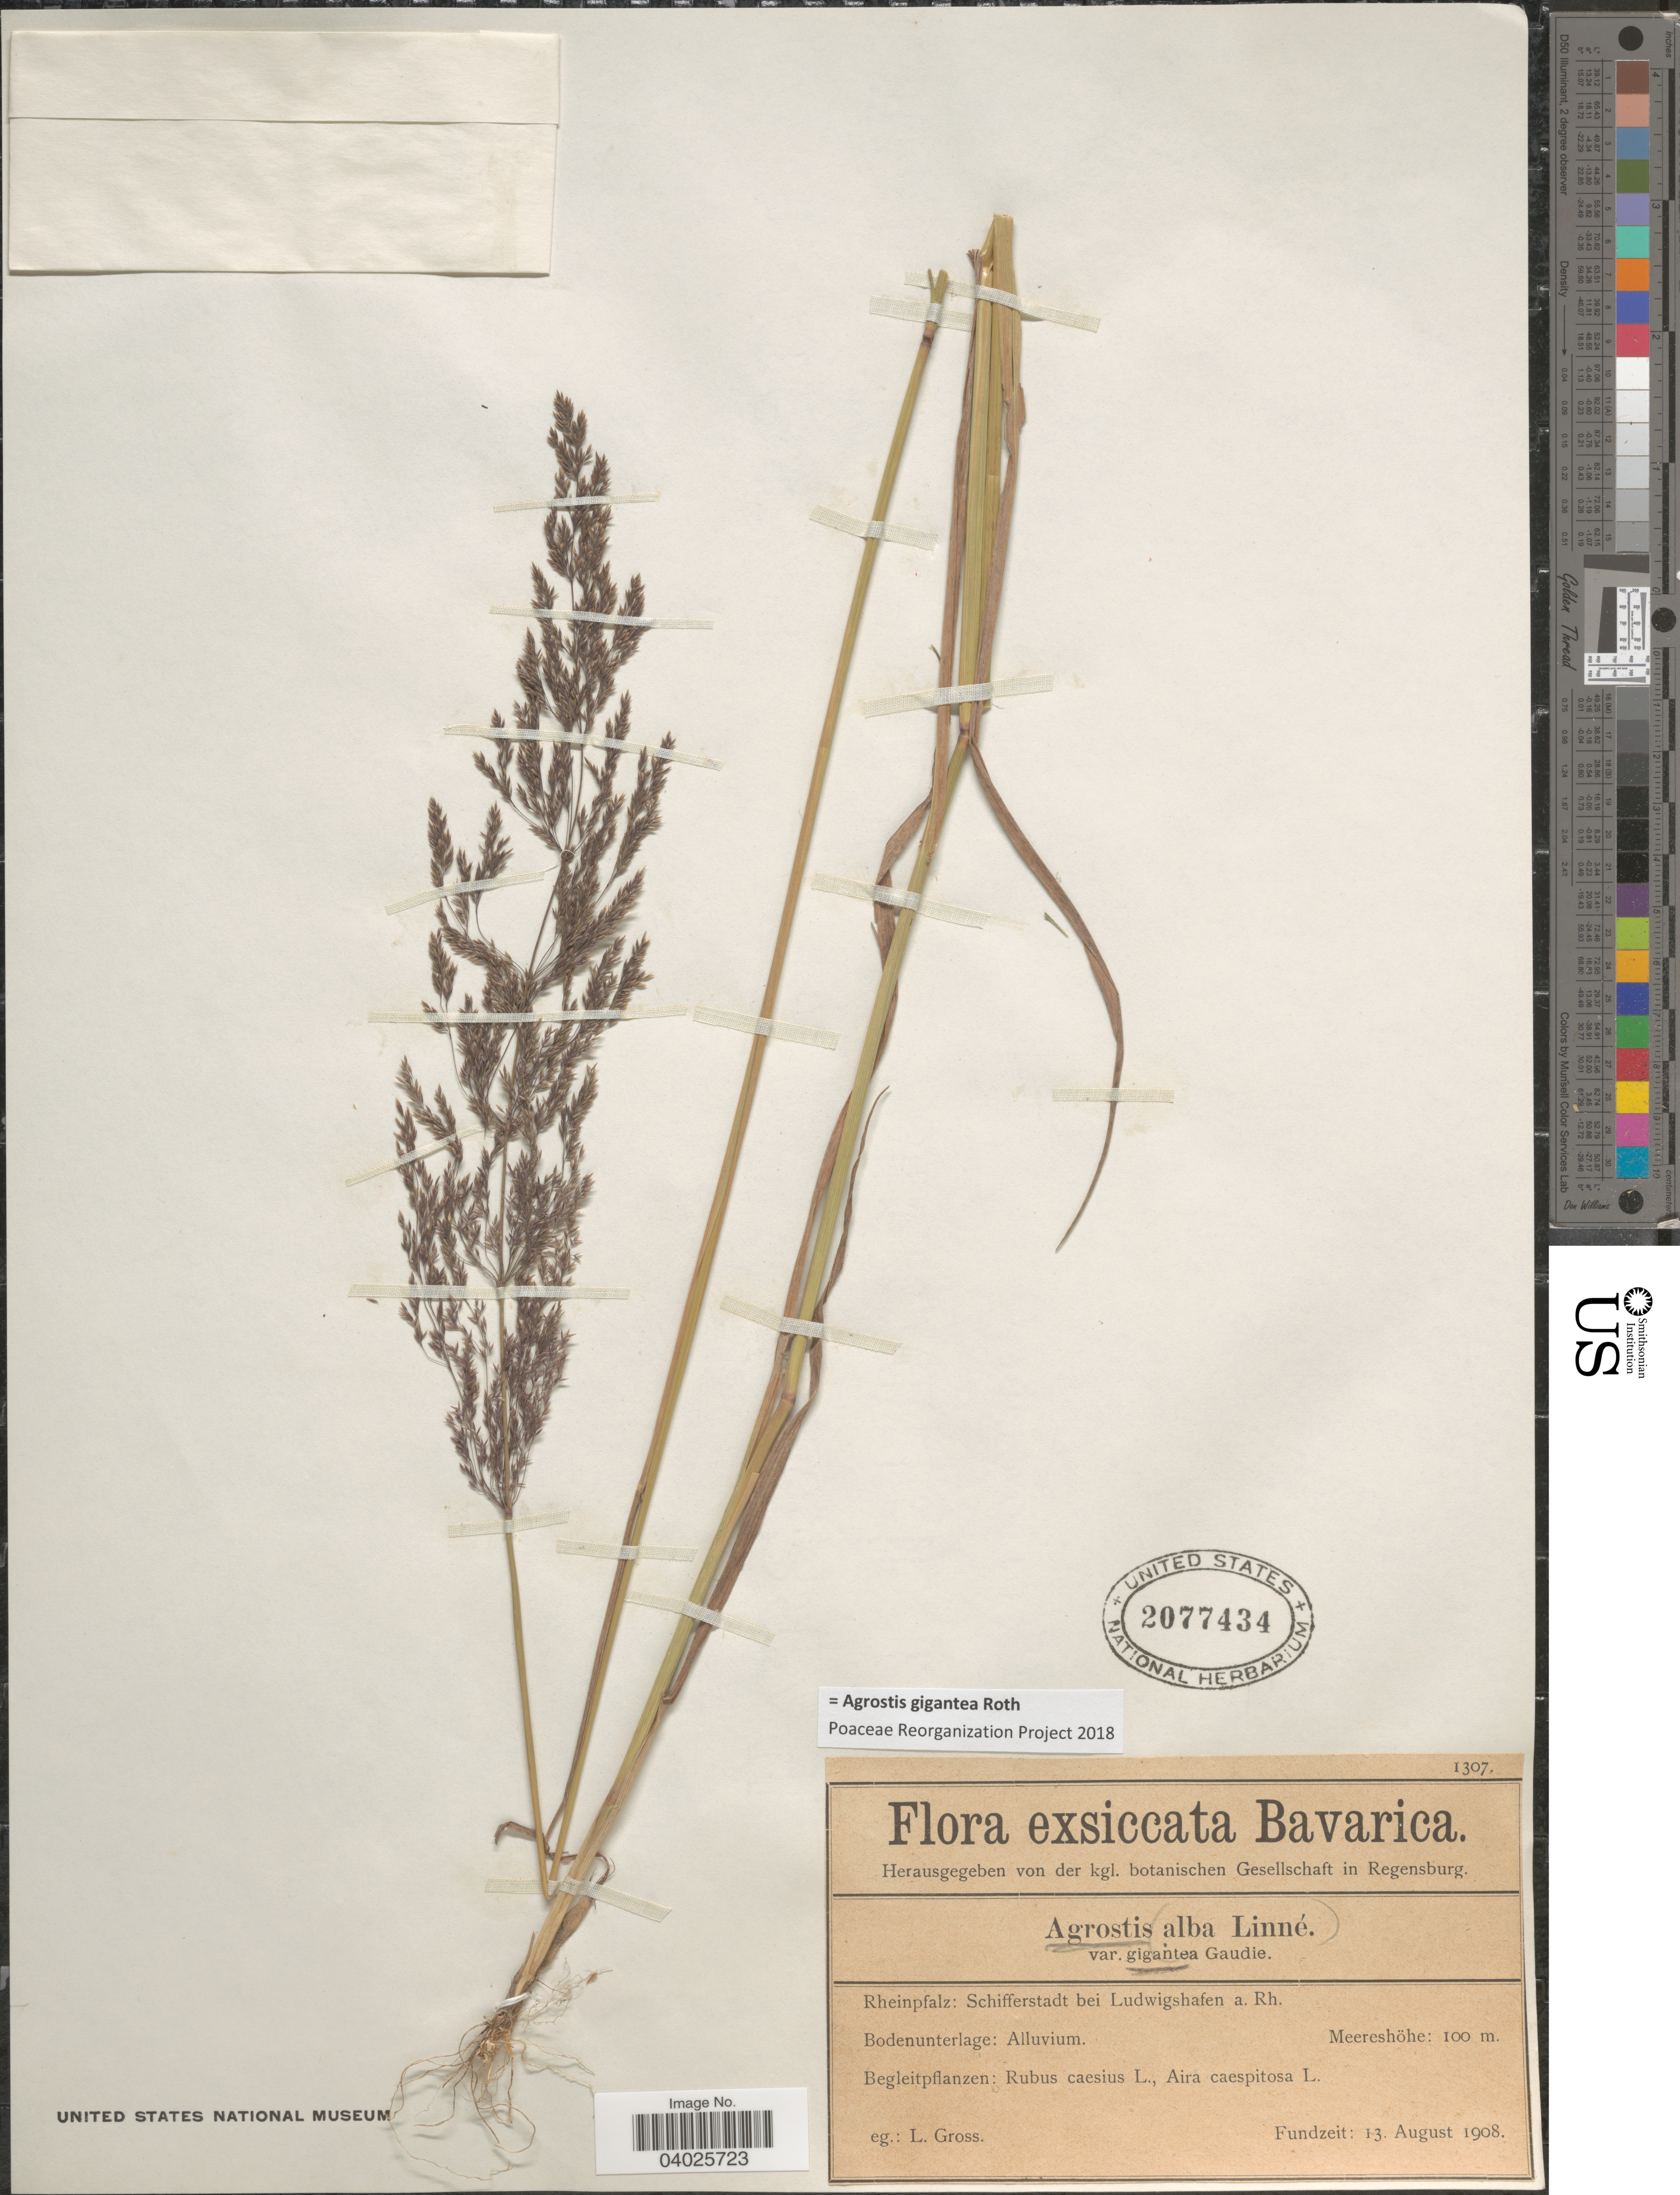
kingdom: Plantae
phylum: Tracheophyta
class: Liliopsida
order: Poales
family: Poaceae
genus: Agrostis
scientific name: Agrostis gigantea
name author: Roth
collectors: L. Gross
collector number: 1307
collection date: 1908-08-13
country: Germany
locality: Bavarica. Rheinpfalz: Schifferstadt bei Ludwigshafen a. Rh.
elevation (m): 100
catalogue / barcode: US 2077434